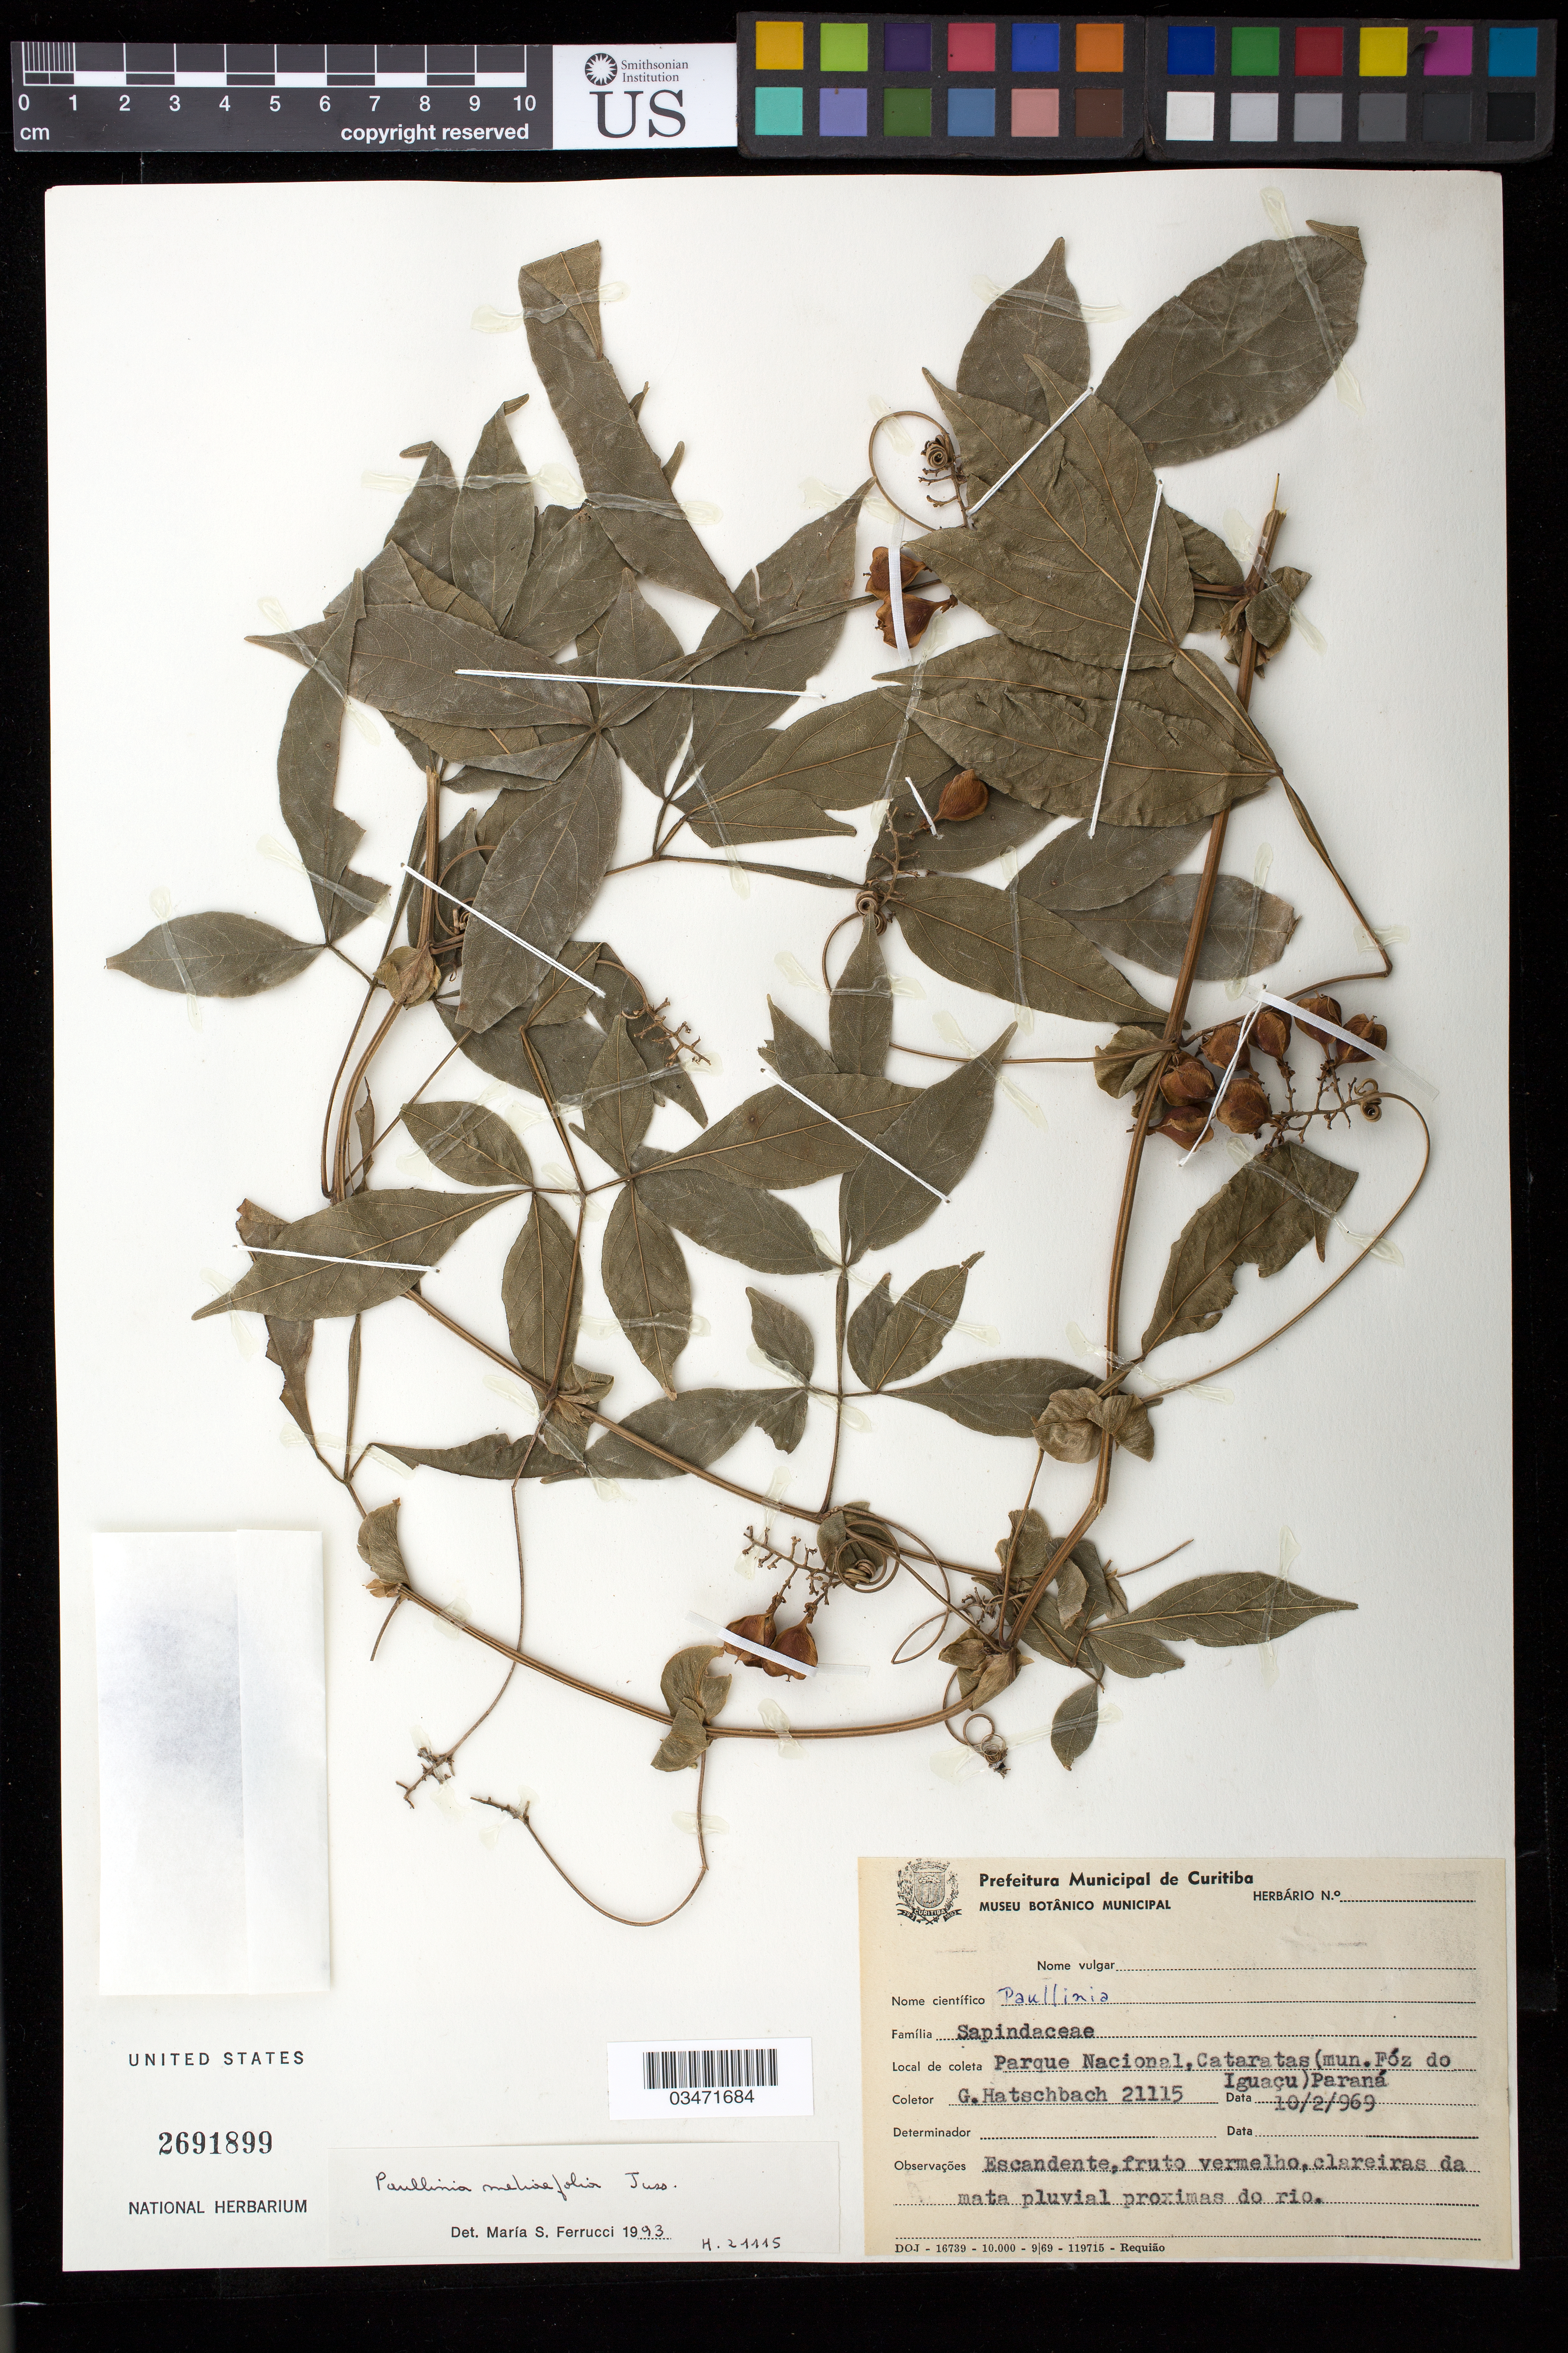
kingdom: Plantae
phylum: Tracheophyta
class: Magnoliopsida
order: Sapindales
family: Sapindaceae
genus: Paullinia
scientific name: Paullinia meliifolia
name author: Juss.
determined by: Ferrucci, María S.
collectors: G. Hatschbach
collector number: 21115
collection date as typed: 10/2/969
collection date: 1969-02-10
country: Brazil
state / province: Paraná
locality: Mun. Fóz do Iguaçu. Parque Nacional, Cataratas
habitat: Clareiras da mata pluvial proximas do rio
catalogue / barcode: US 2691899